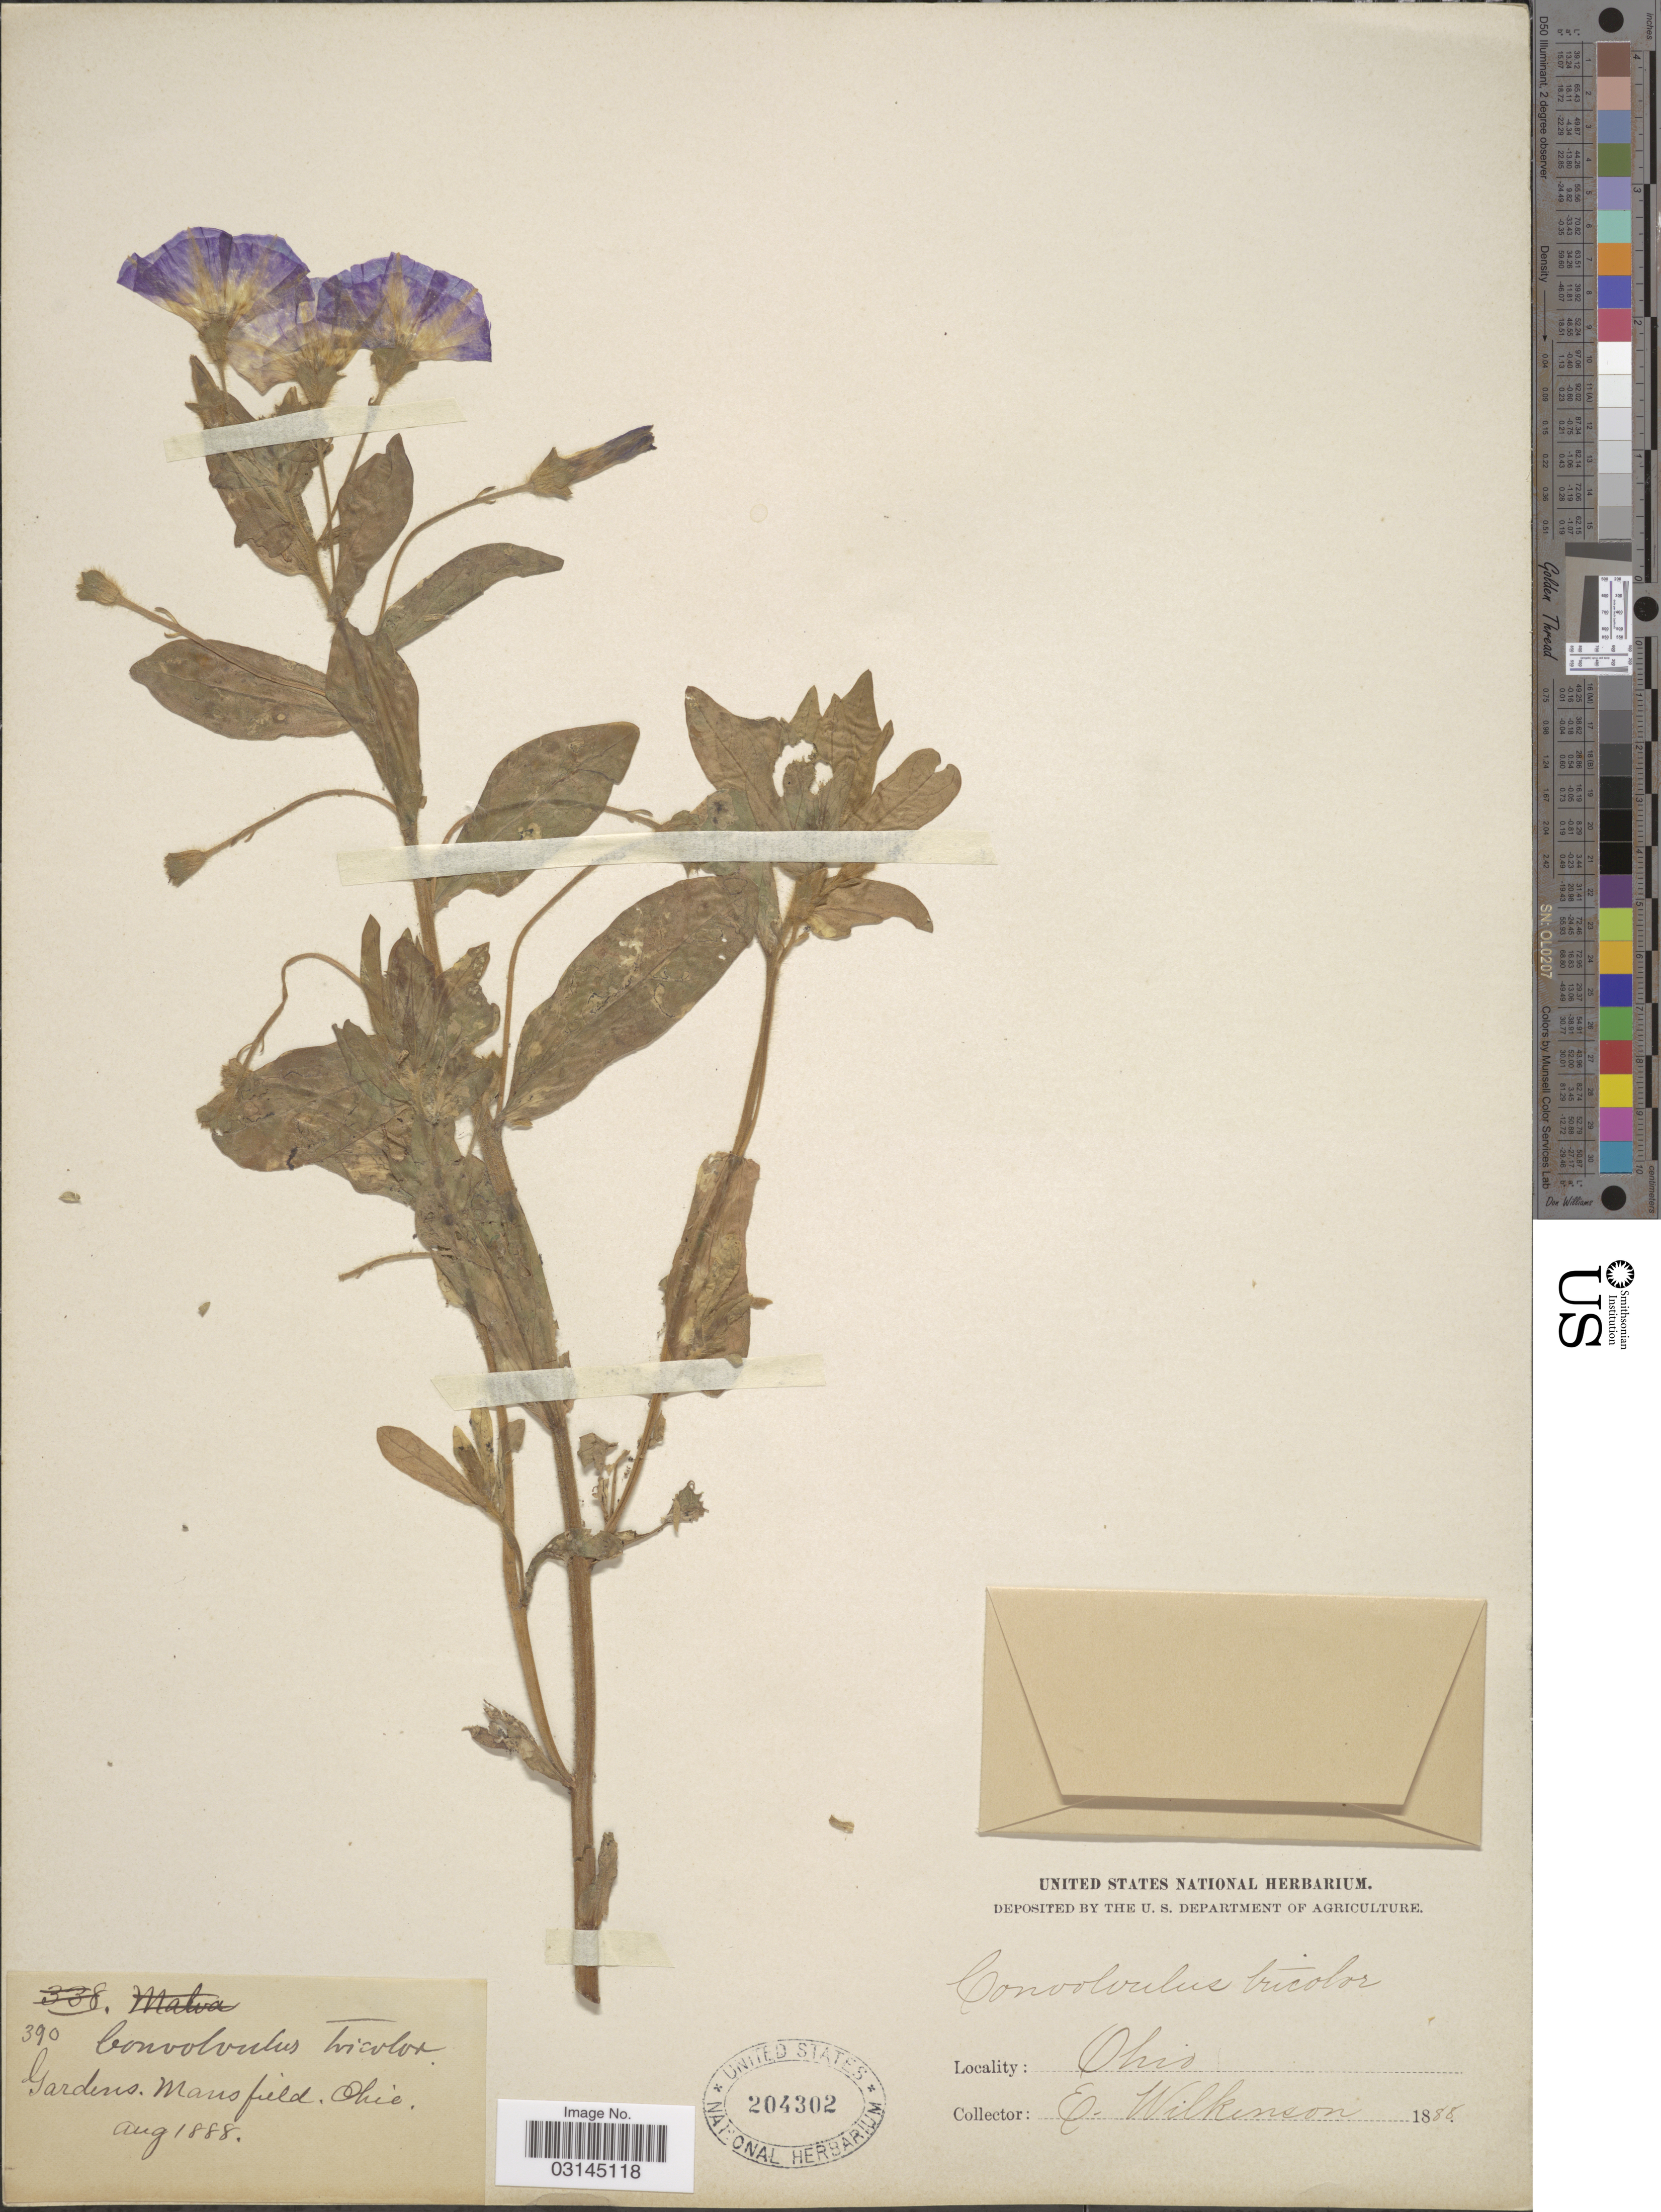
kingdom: Plantae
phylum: Tracheophyta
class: Magnoliopsida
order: Solanales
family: Convolvulaceae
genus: Convolvulus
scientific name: Convolvulus tricolor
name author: L.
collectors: E. Wilkinson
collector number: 390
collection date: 1888-08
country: United States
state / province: Ohio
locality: Gardens. Mansfield.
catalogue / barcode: US 204302